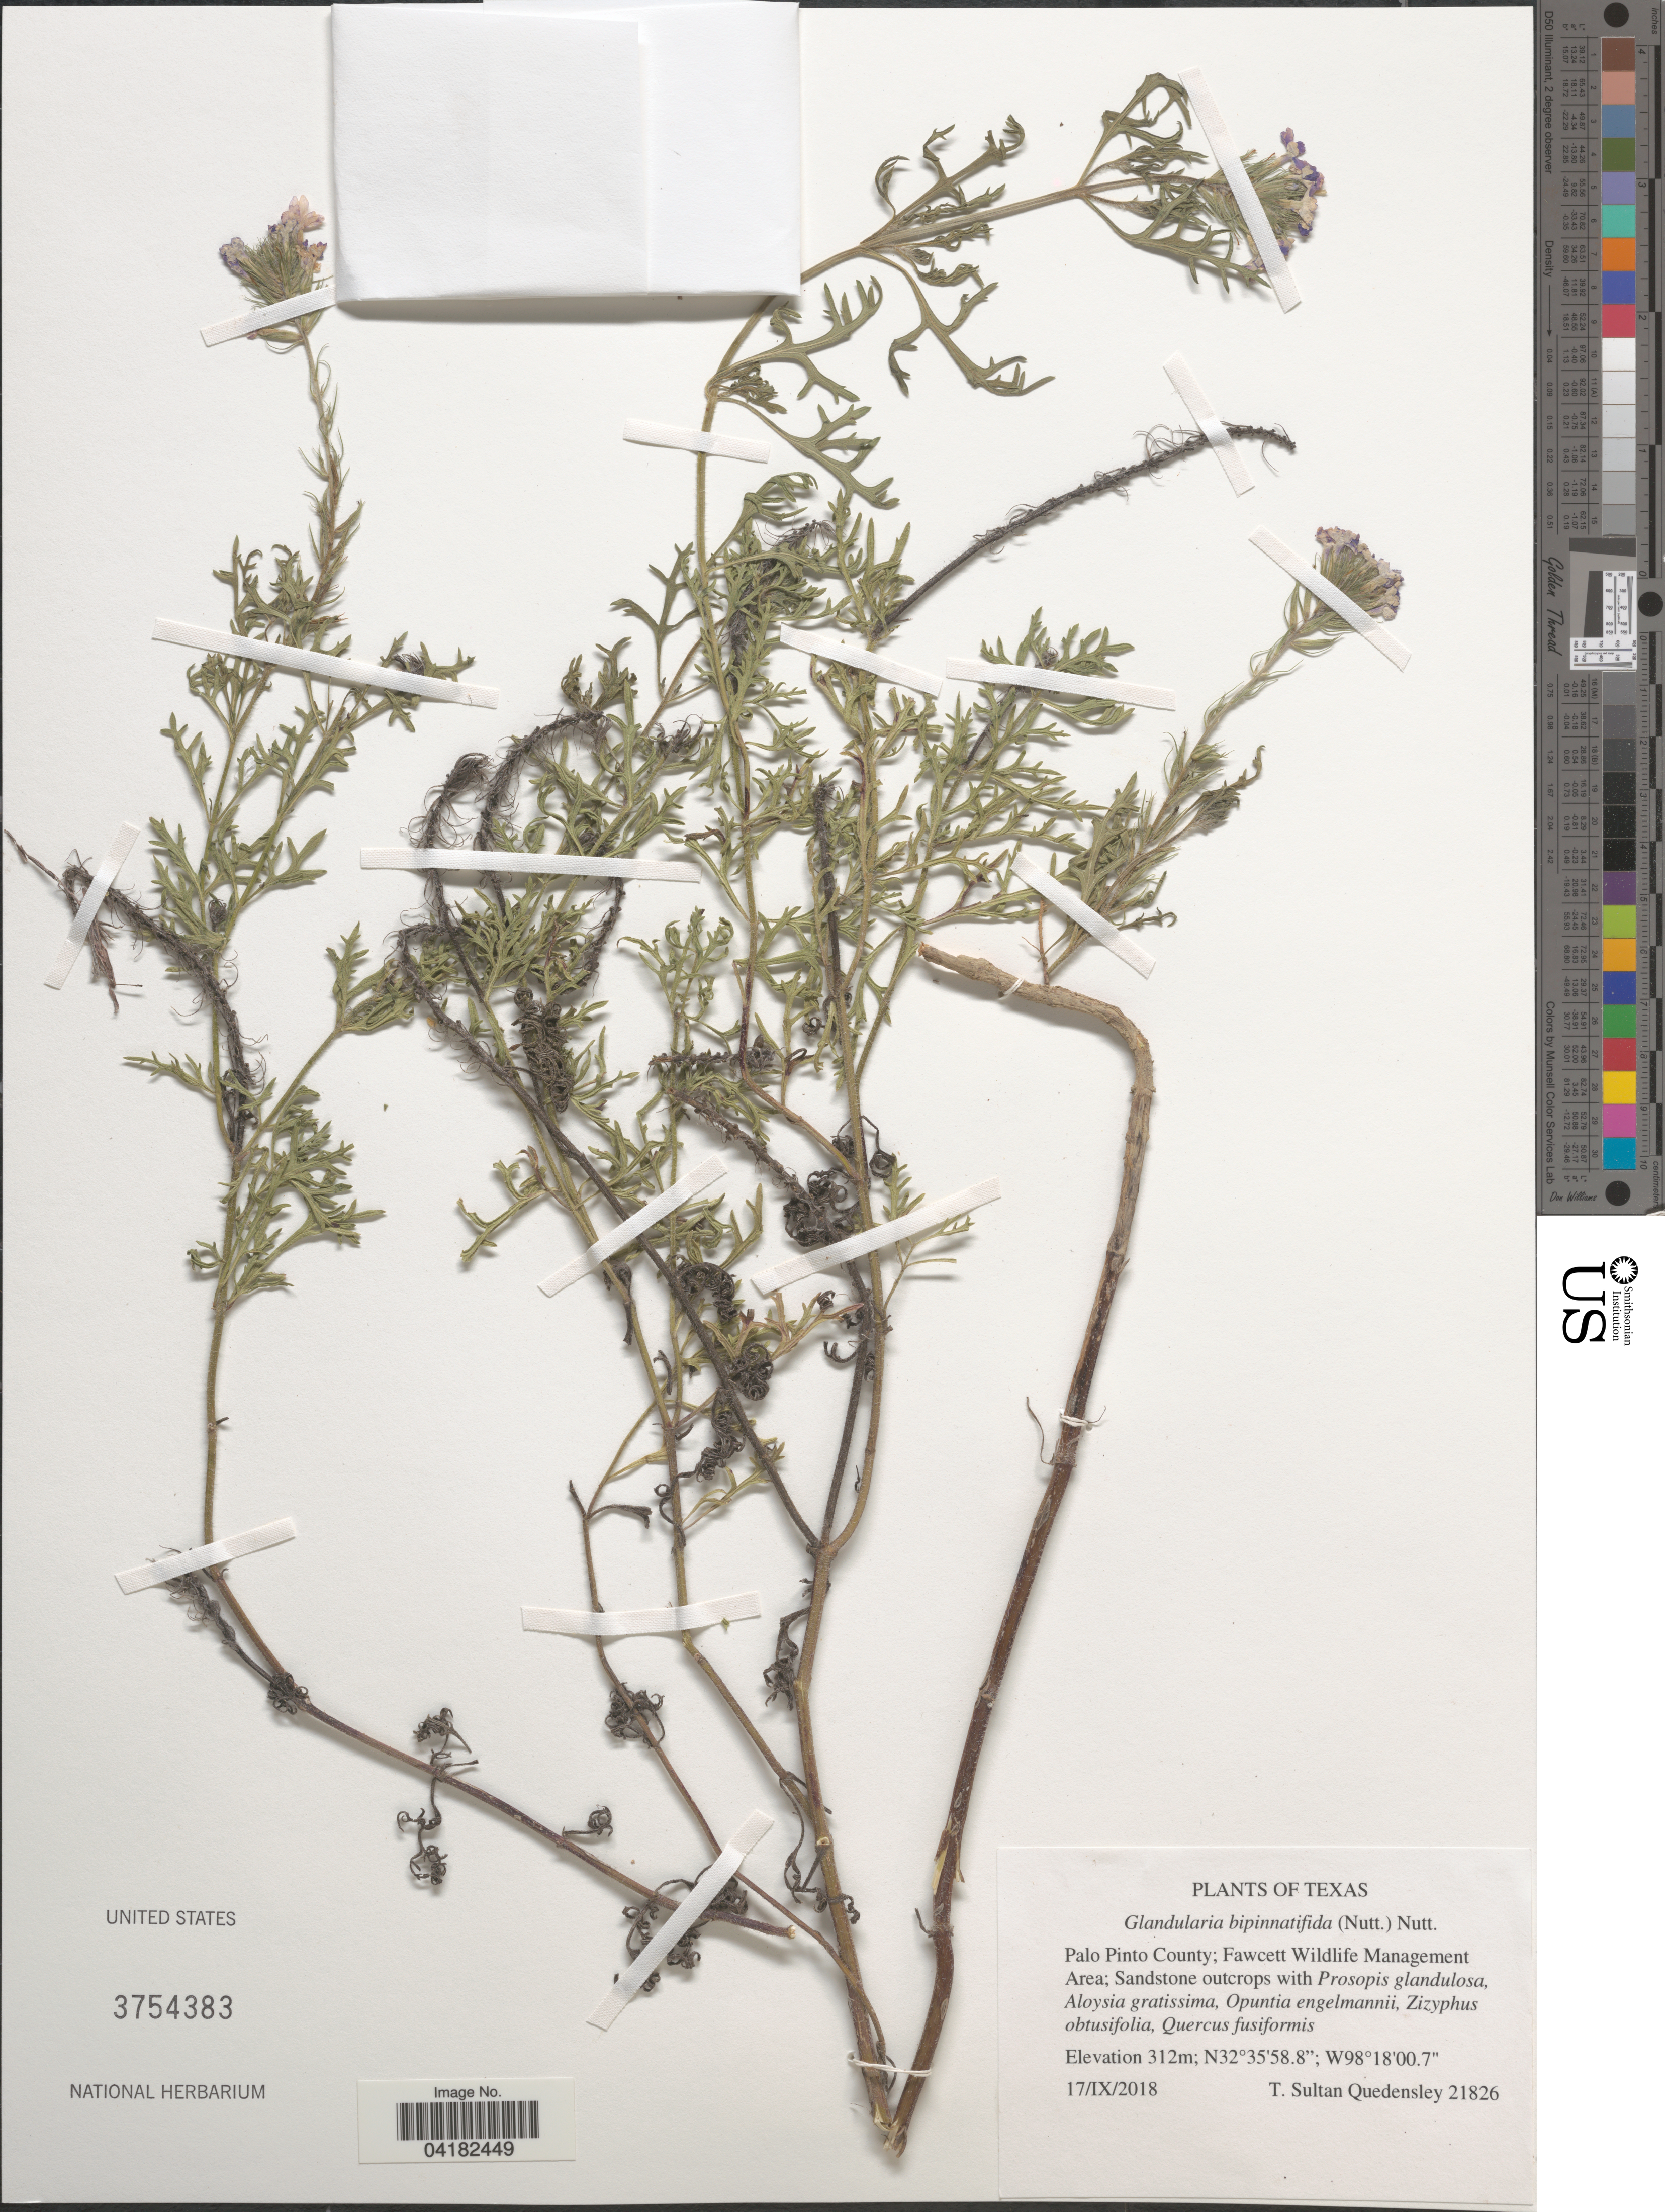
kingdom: Plantae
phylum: Tracheophyta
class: Magnoliopsida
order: Lamiales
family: Verbenaceae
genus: Glandularia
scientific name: Glandularia bipinnatifida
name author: Nutt.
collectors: T. S. Quedensley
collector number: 21826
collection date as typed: Transcribed d/m/y: 17/9/2018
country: United States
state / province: Texas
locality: Palo Pinto County; Fawcett Wildlife Management Area.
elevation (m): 312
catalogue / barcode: US 3754383